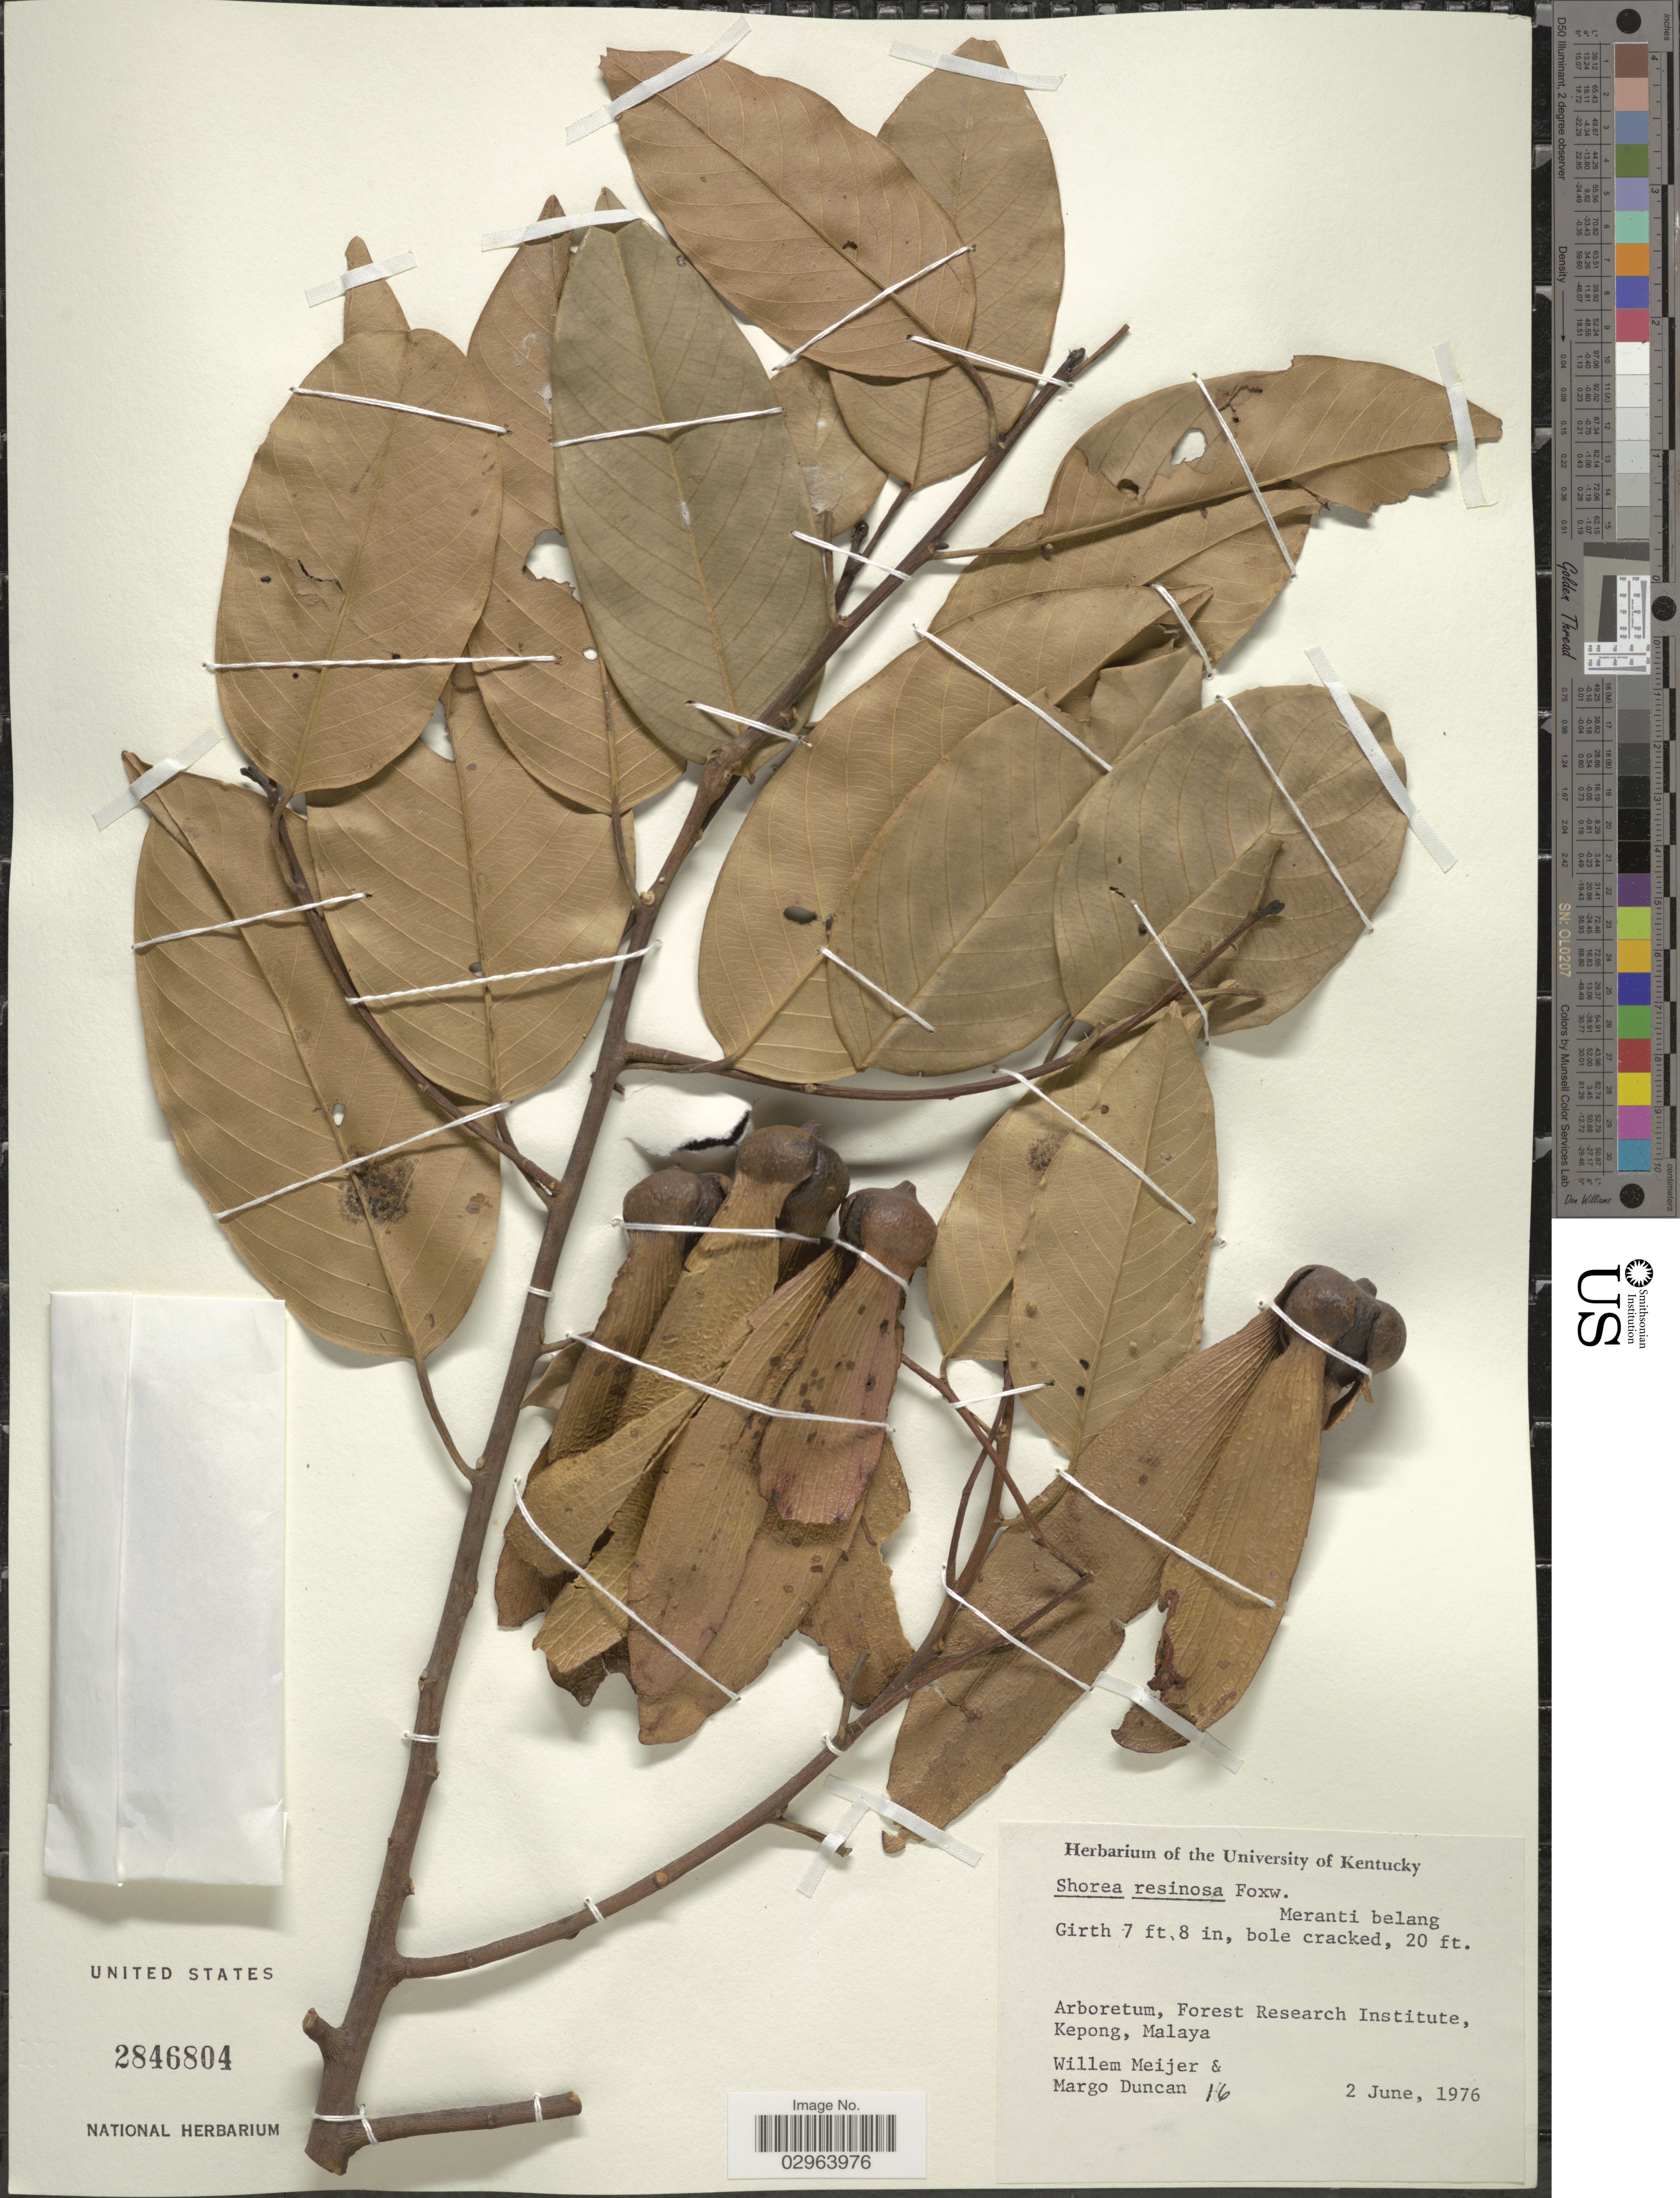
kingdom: Plantae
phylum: Tracheophyta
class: Magnoliopsida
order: Malvales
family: Dipterocarpaceae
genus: Anthoshorea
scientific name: Anthoshorea resinosa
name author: (Foxw.) P.S. Ashton & J. Heck.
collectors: W. Meijer & M. Duncan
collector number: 16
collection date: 1976-06-02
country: Malaysia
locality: Arboretum, Forest Research Institute, Kepong, Malaya.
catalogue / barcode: US 2846804